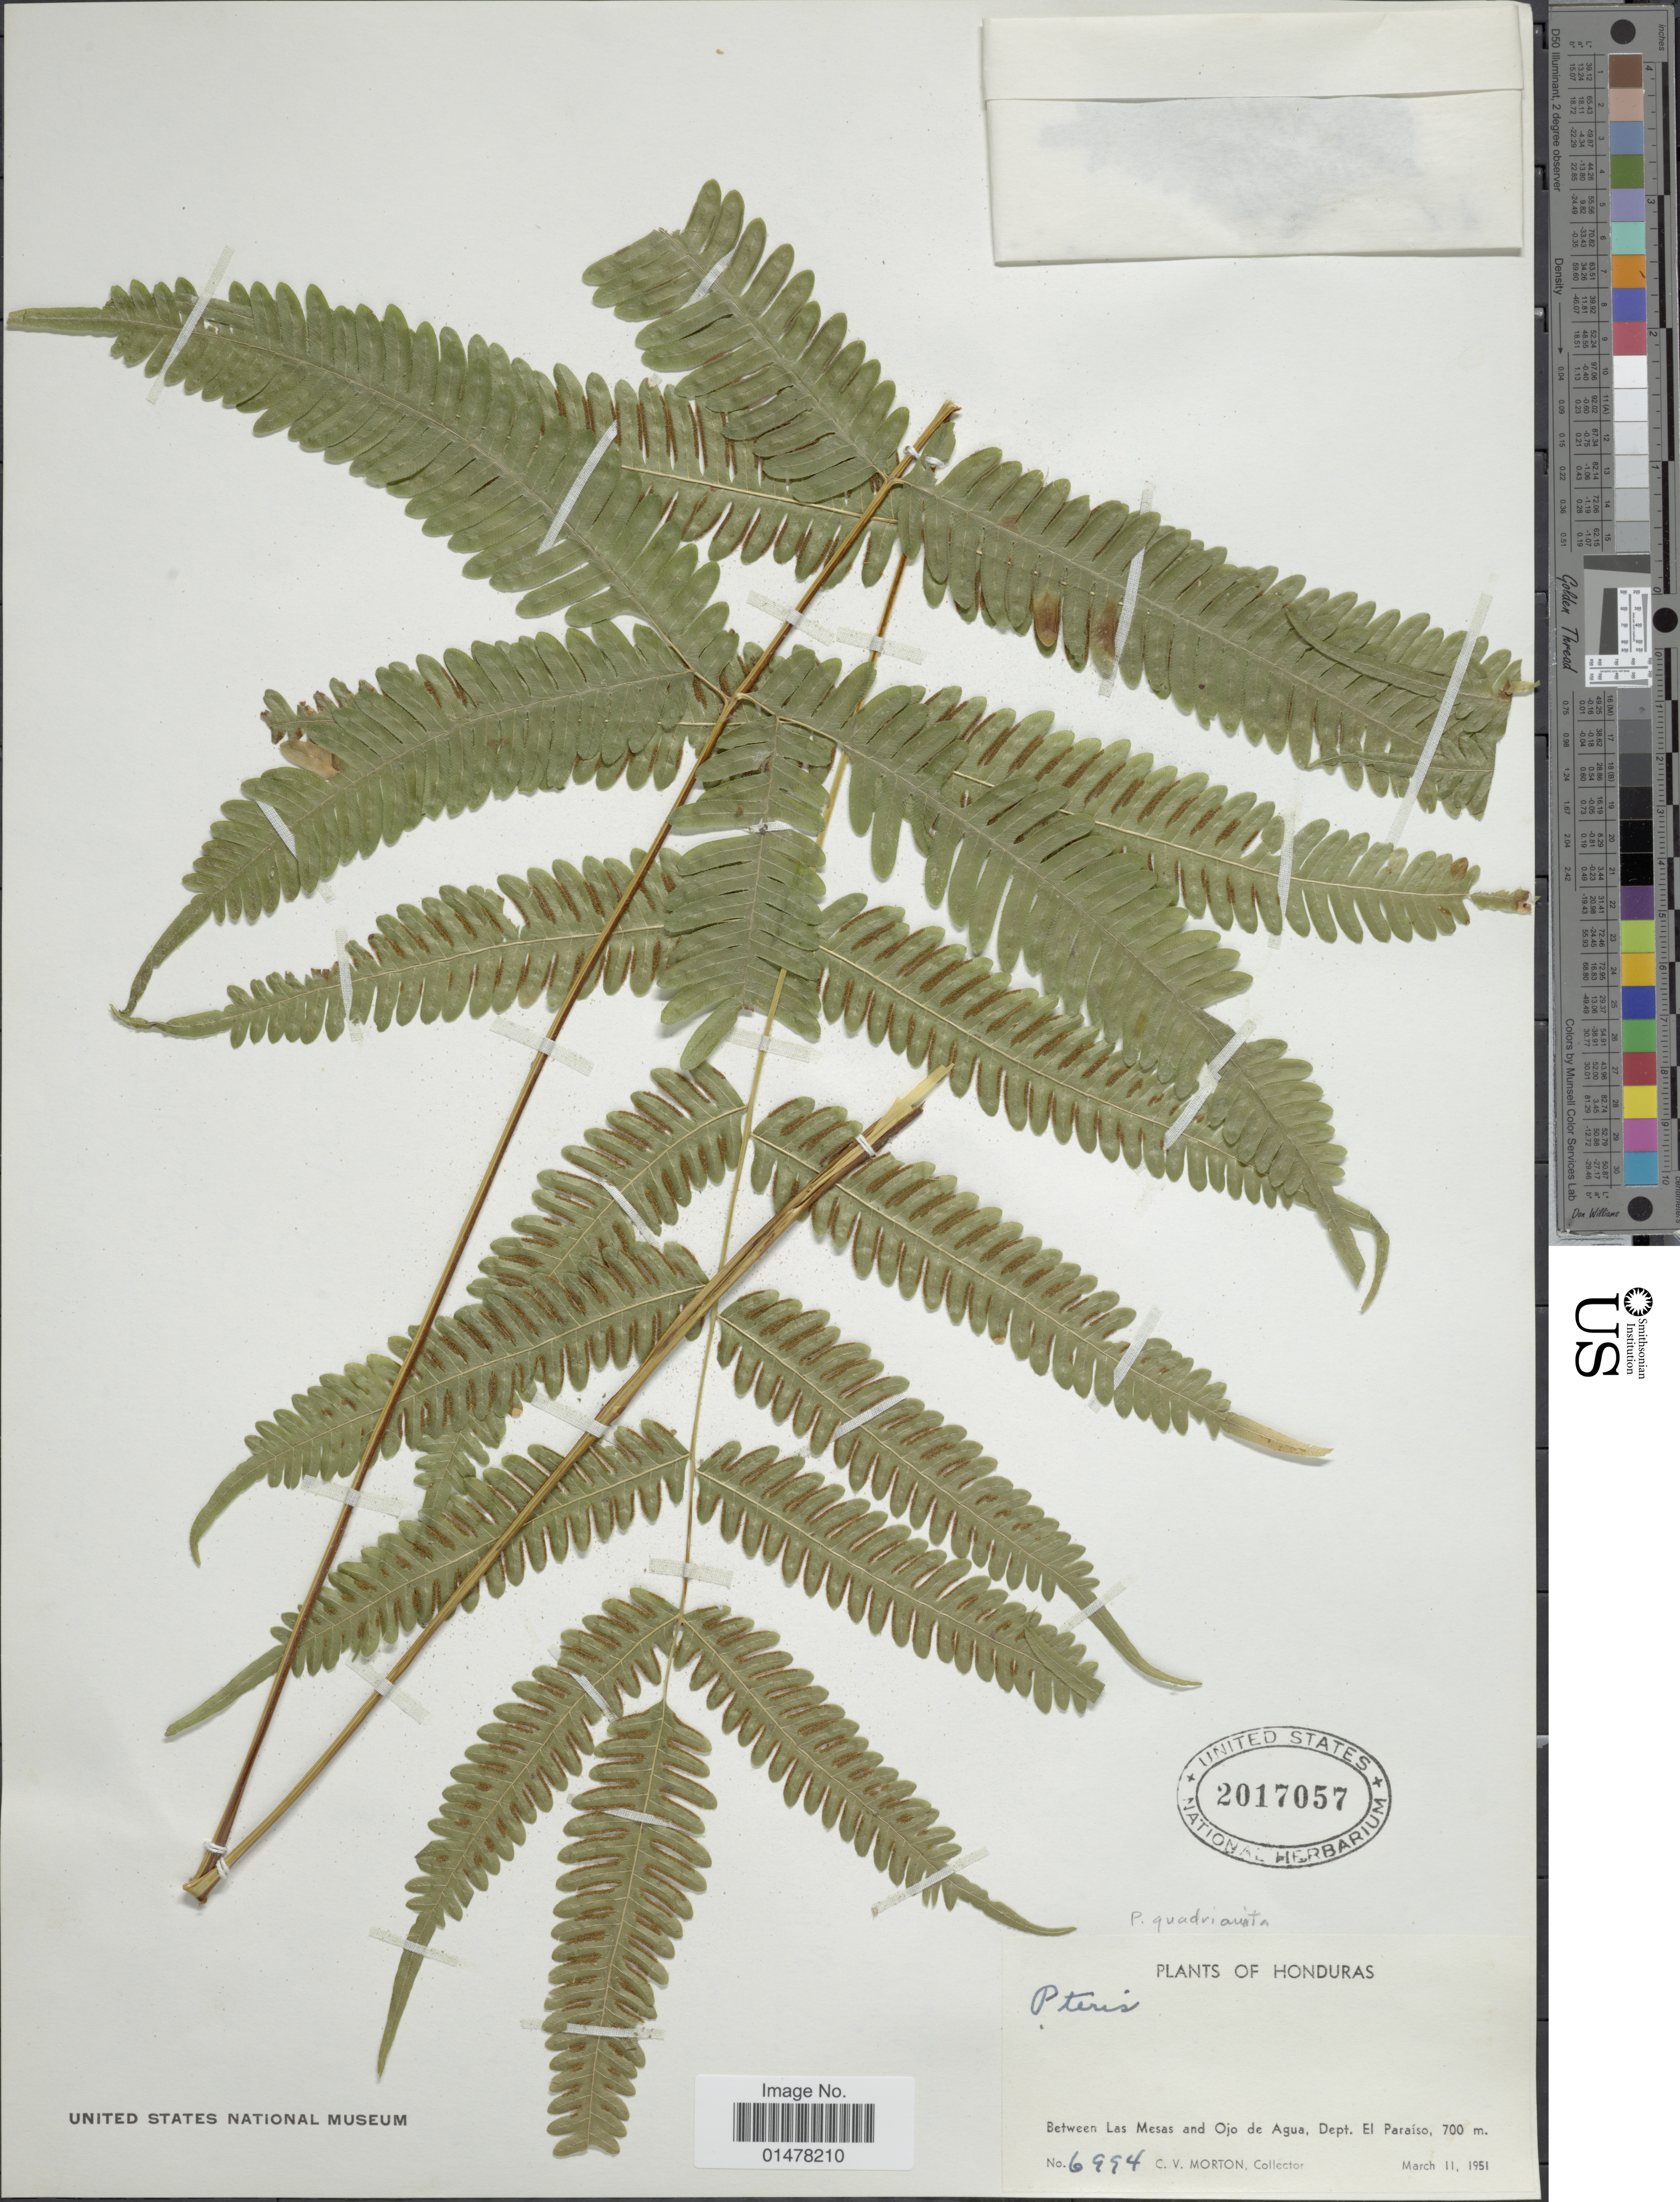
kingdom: Plantae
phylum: Tracheophyta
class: Polypodiopsida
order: Polypodiales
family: Pteridaceae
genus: Pteris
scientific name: Pteris quadriaurita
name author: Retz.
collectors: C. V. Morton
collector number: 6994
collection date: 1951-03-11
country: Honduras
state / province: El Paraíso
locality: Plants of Honduras, between Las Mesas and Ojo de Agua, dept. El Paraiso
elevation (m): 700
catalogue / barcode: US 2017057